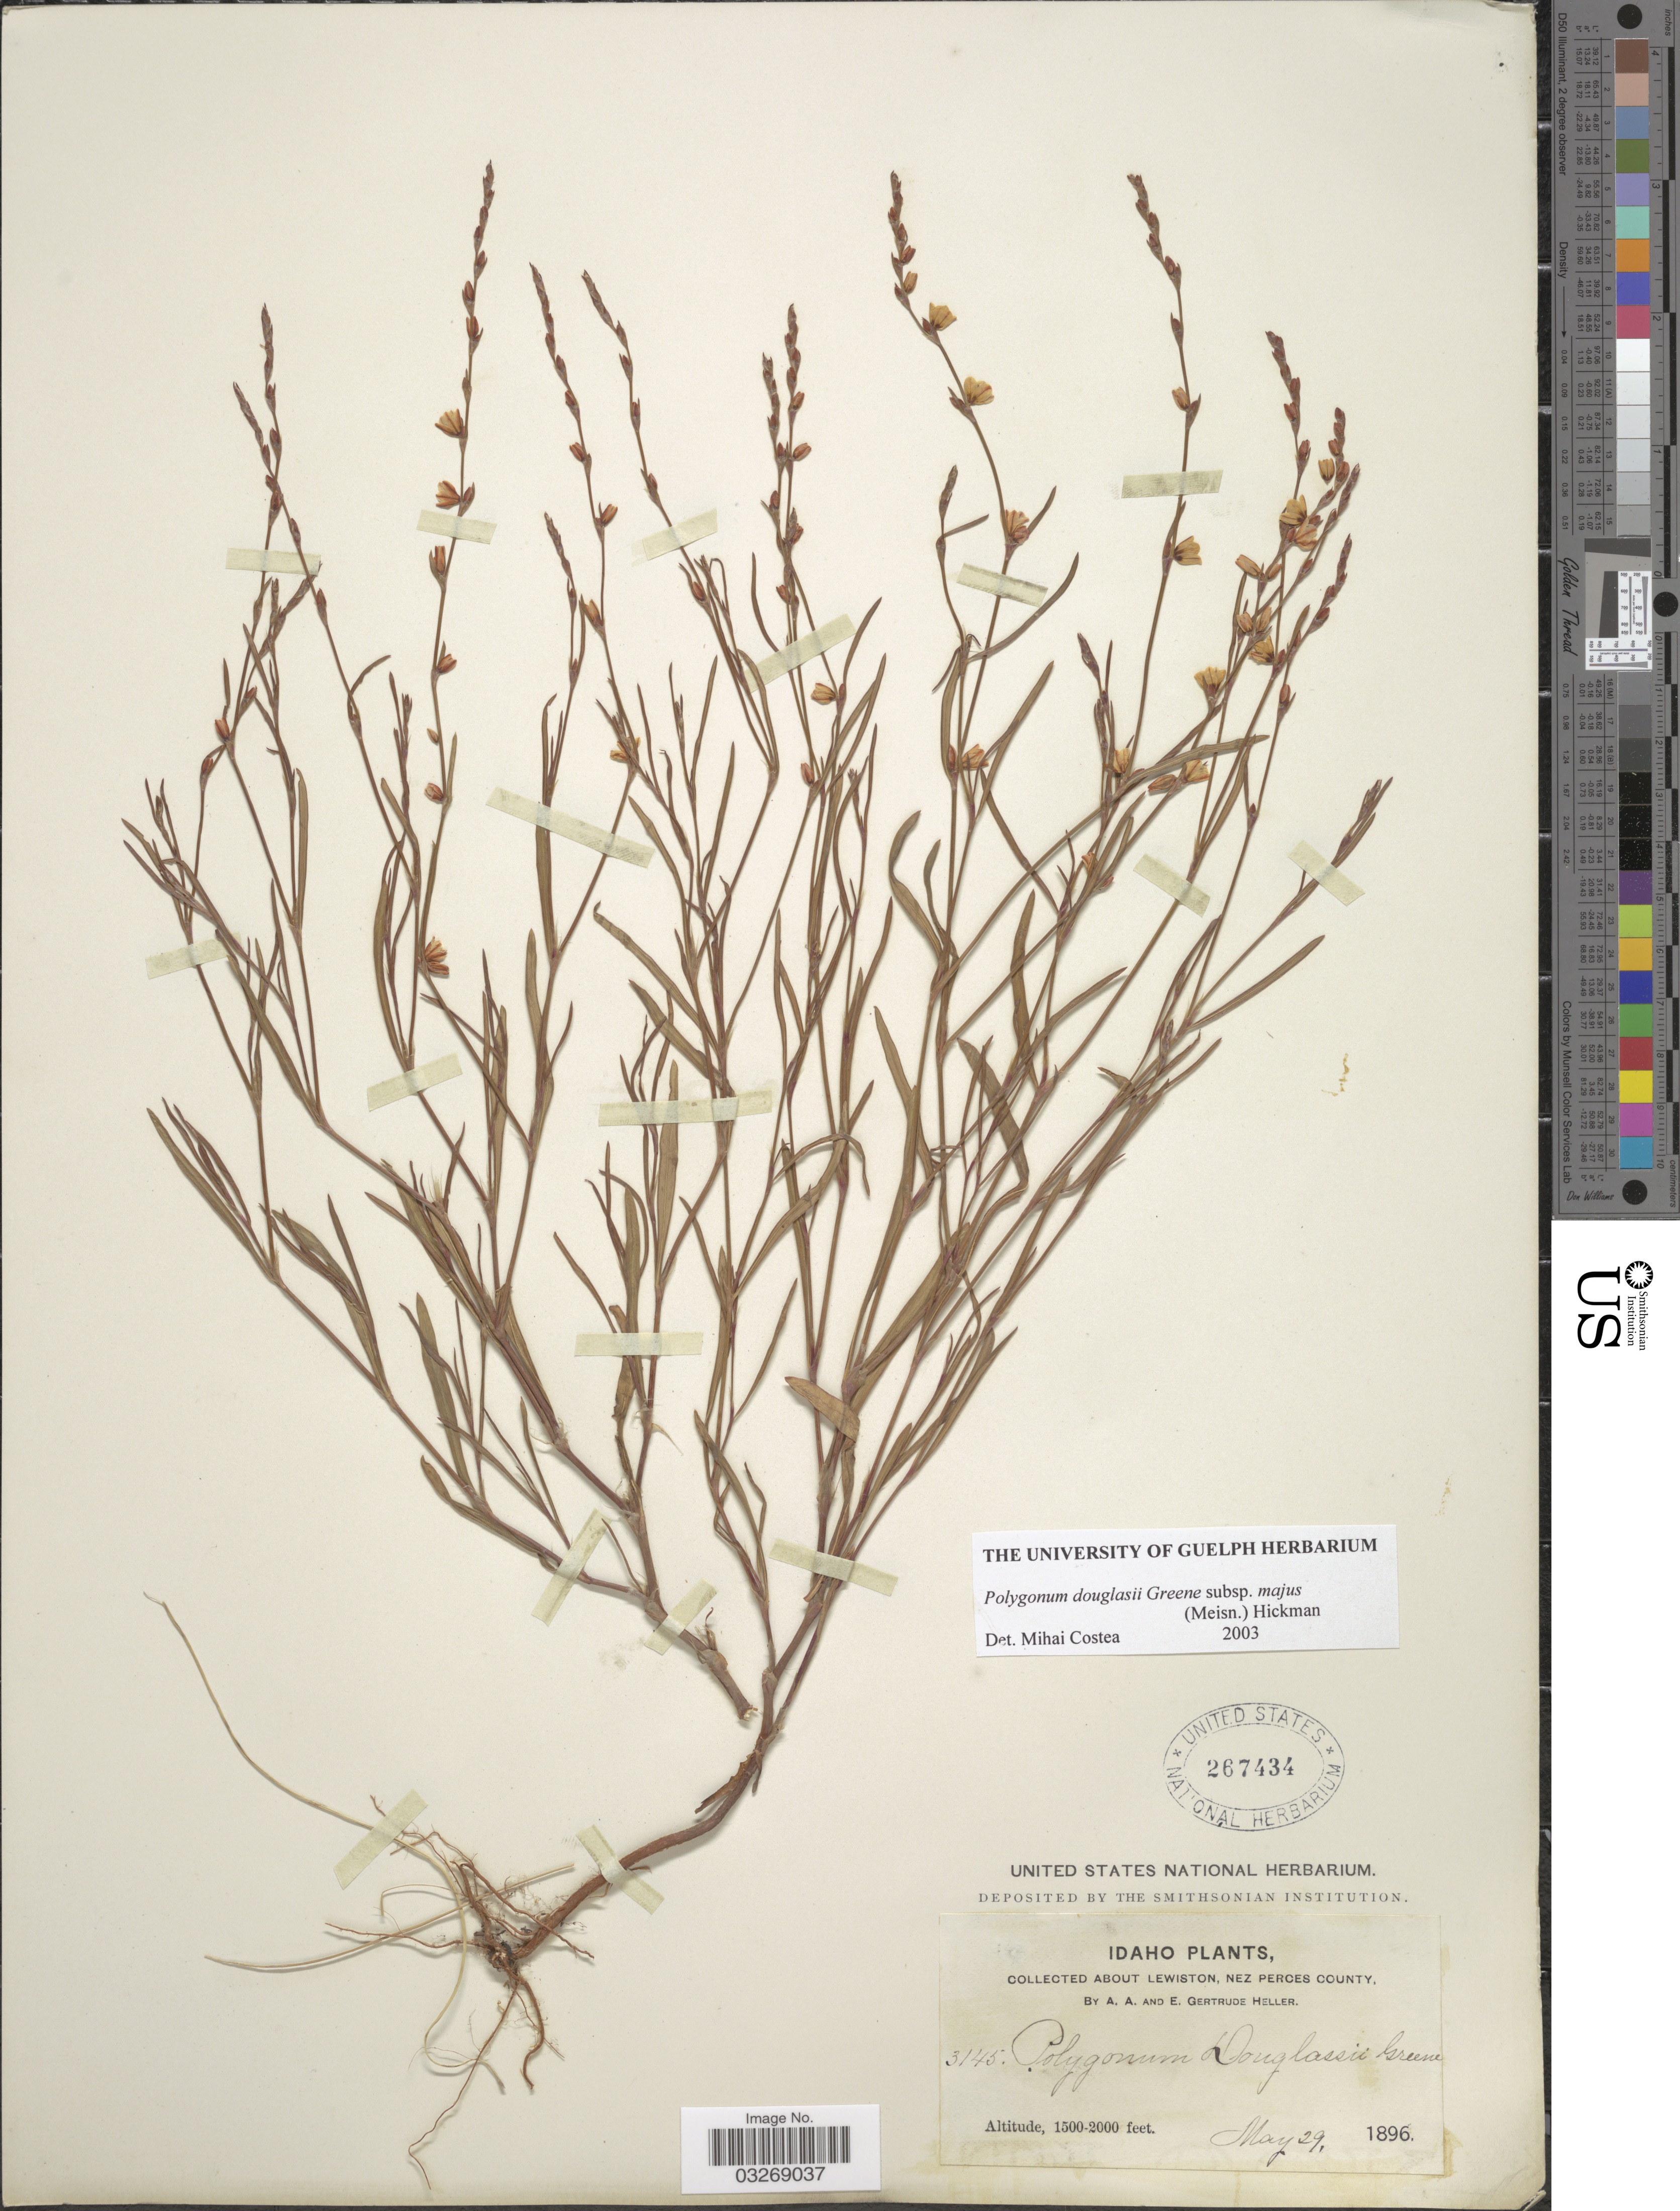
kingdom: Plantae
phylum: Tracheophyta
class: Magnoliopsida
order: Caryophyllales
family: Polygonaceae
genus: Polygonum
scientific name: Polygonum douglasii subsp. majus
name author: (Meisn.) Hickman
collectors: A. A. Heller & E. G. Heller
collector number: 3145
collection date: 1896-05-29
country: United States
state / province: Idaho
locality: About Lewiston, Nez Perces County.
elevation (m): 457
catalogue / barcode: US 267434